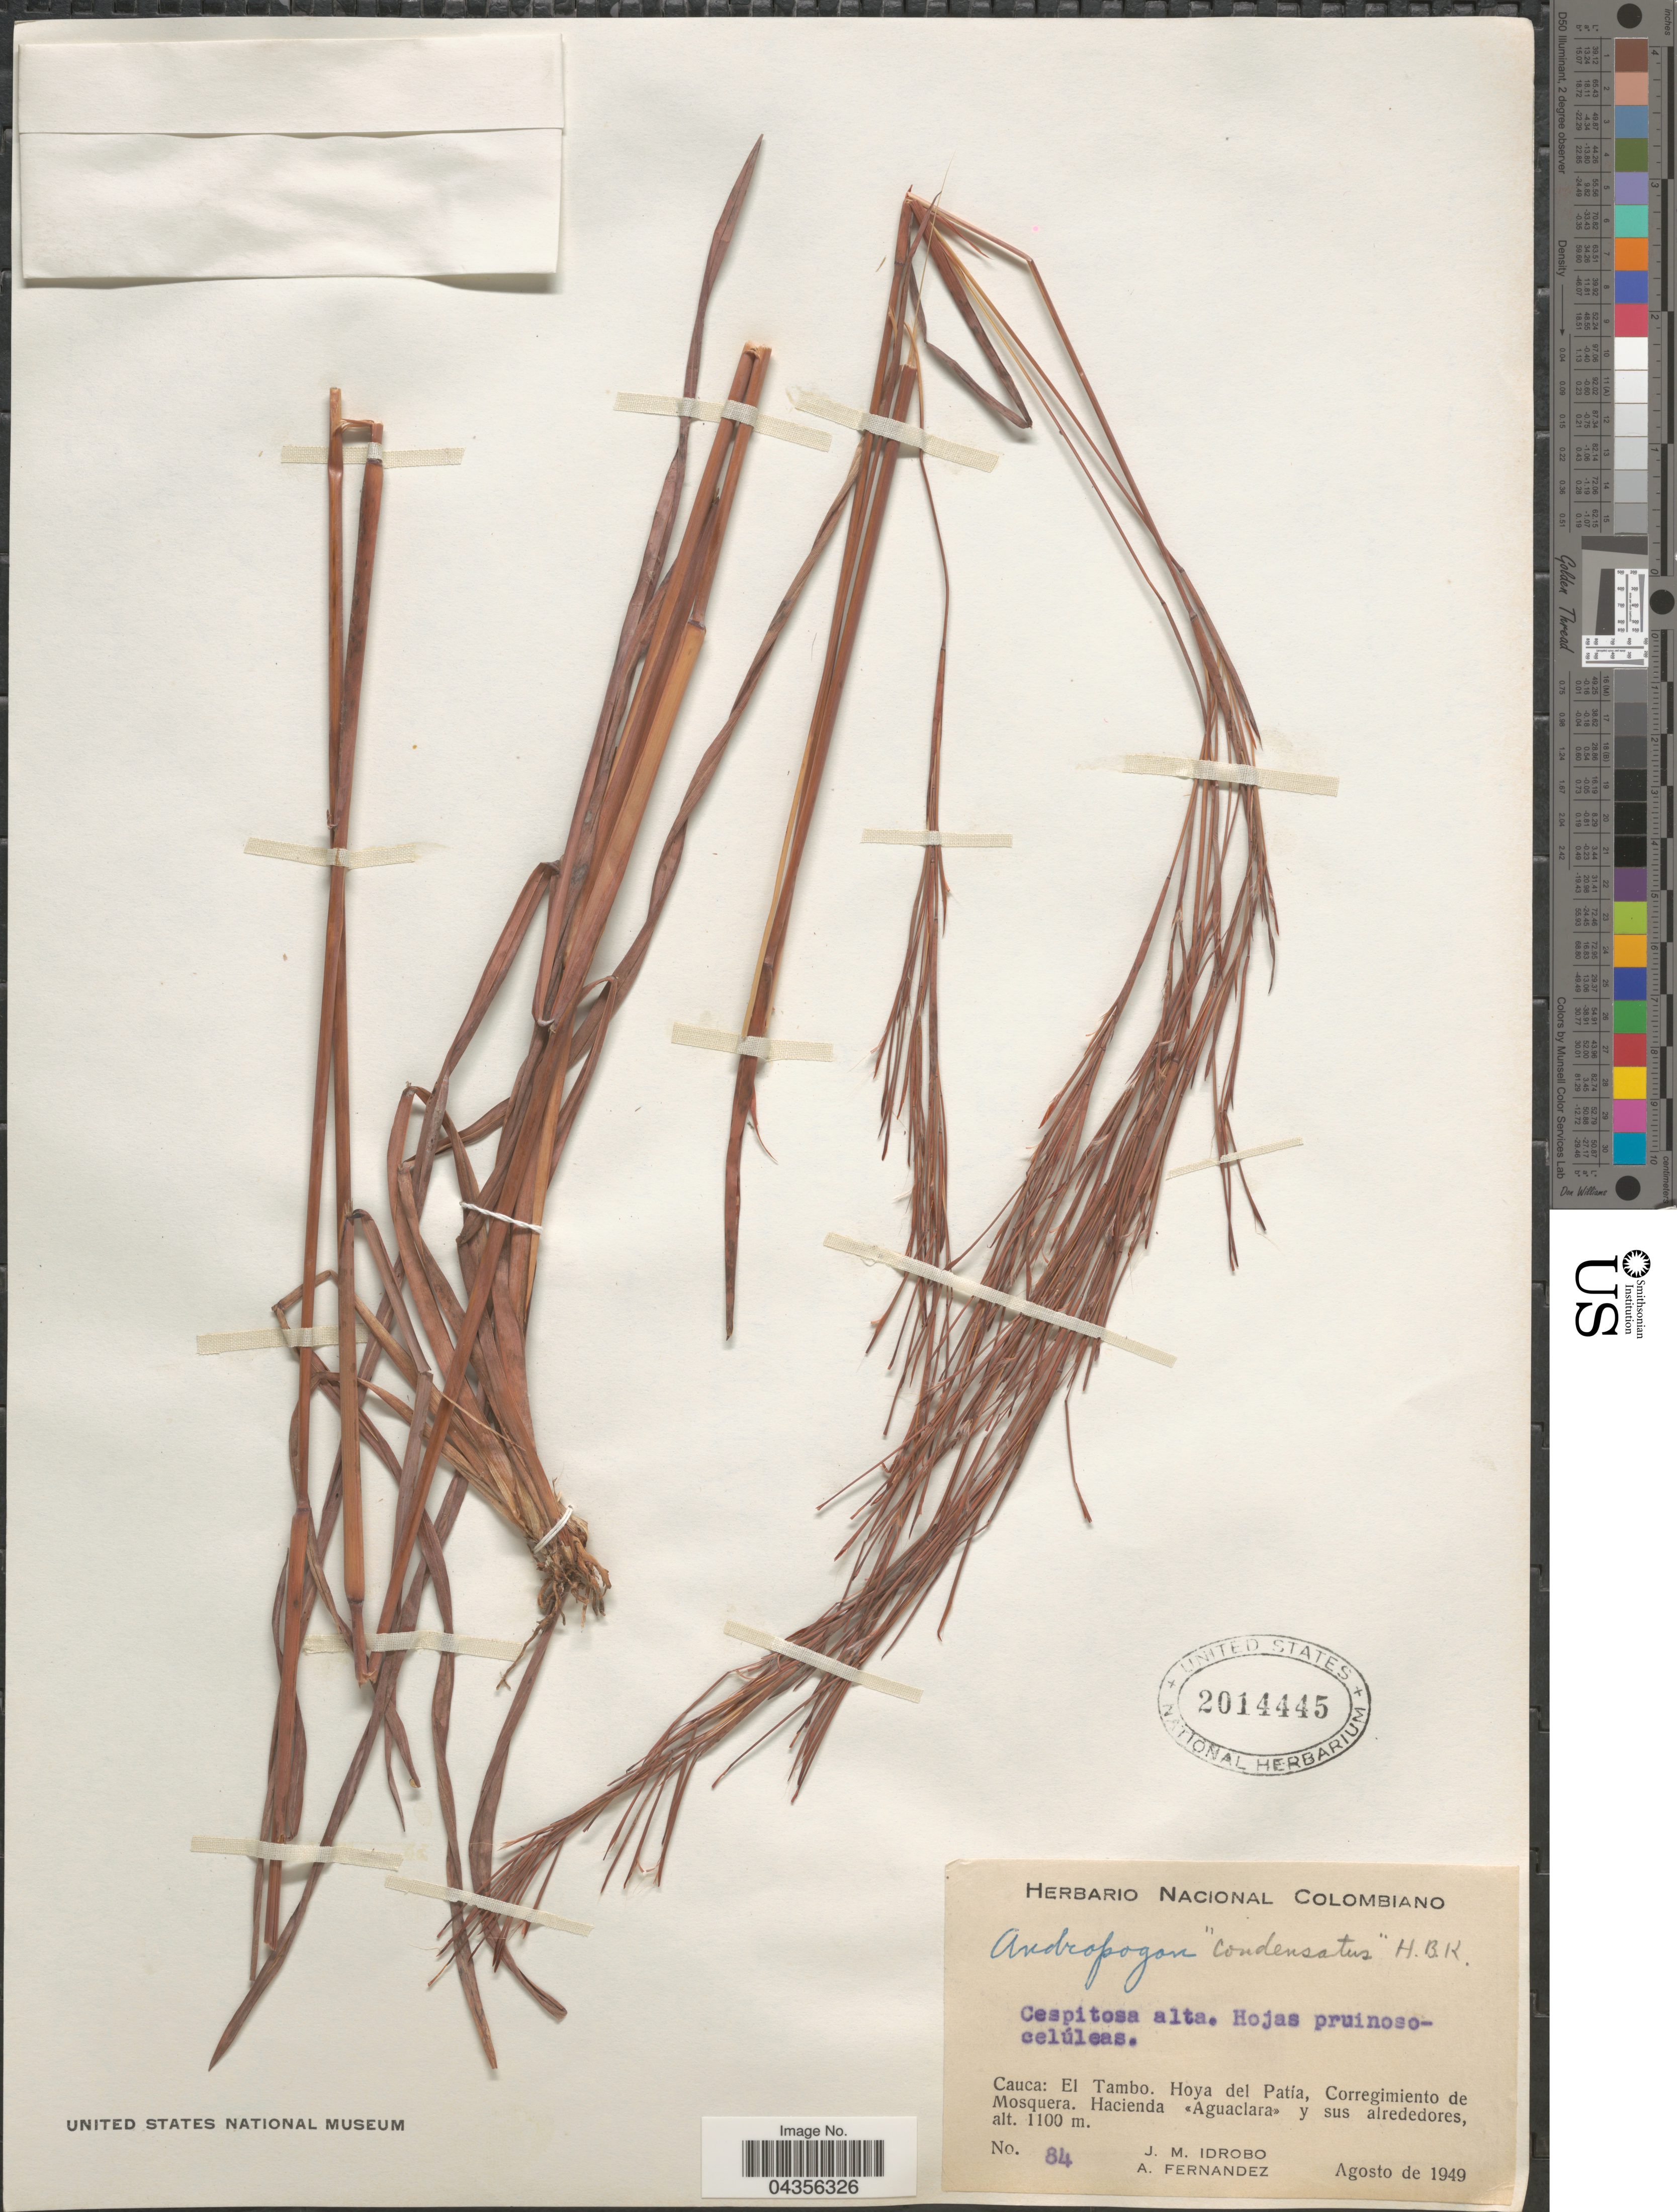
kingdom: Plantae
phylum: Tracheophyta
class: Liliopsida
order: Poales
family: Poaceae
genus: Schizachyrium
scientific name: Schizachyrium microstachyum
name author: (Desv. ex Ham.) Roseng. et al.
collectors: J. M. Idrobo & A. Fernandez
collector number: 84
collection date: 1949-08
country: Colombia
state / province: Cauca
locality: El Tambo. Hoya del Patia, Corregimiento de Mosquera. Hacienda "Aguaclara" y sus alrededores.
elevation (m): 1100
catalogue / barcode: US 2014445